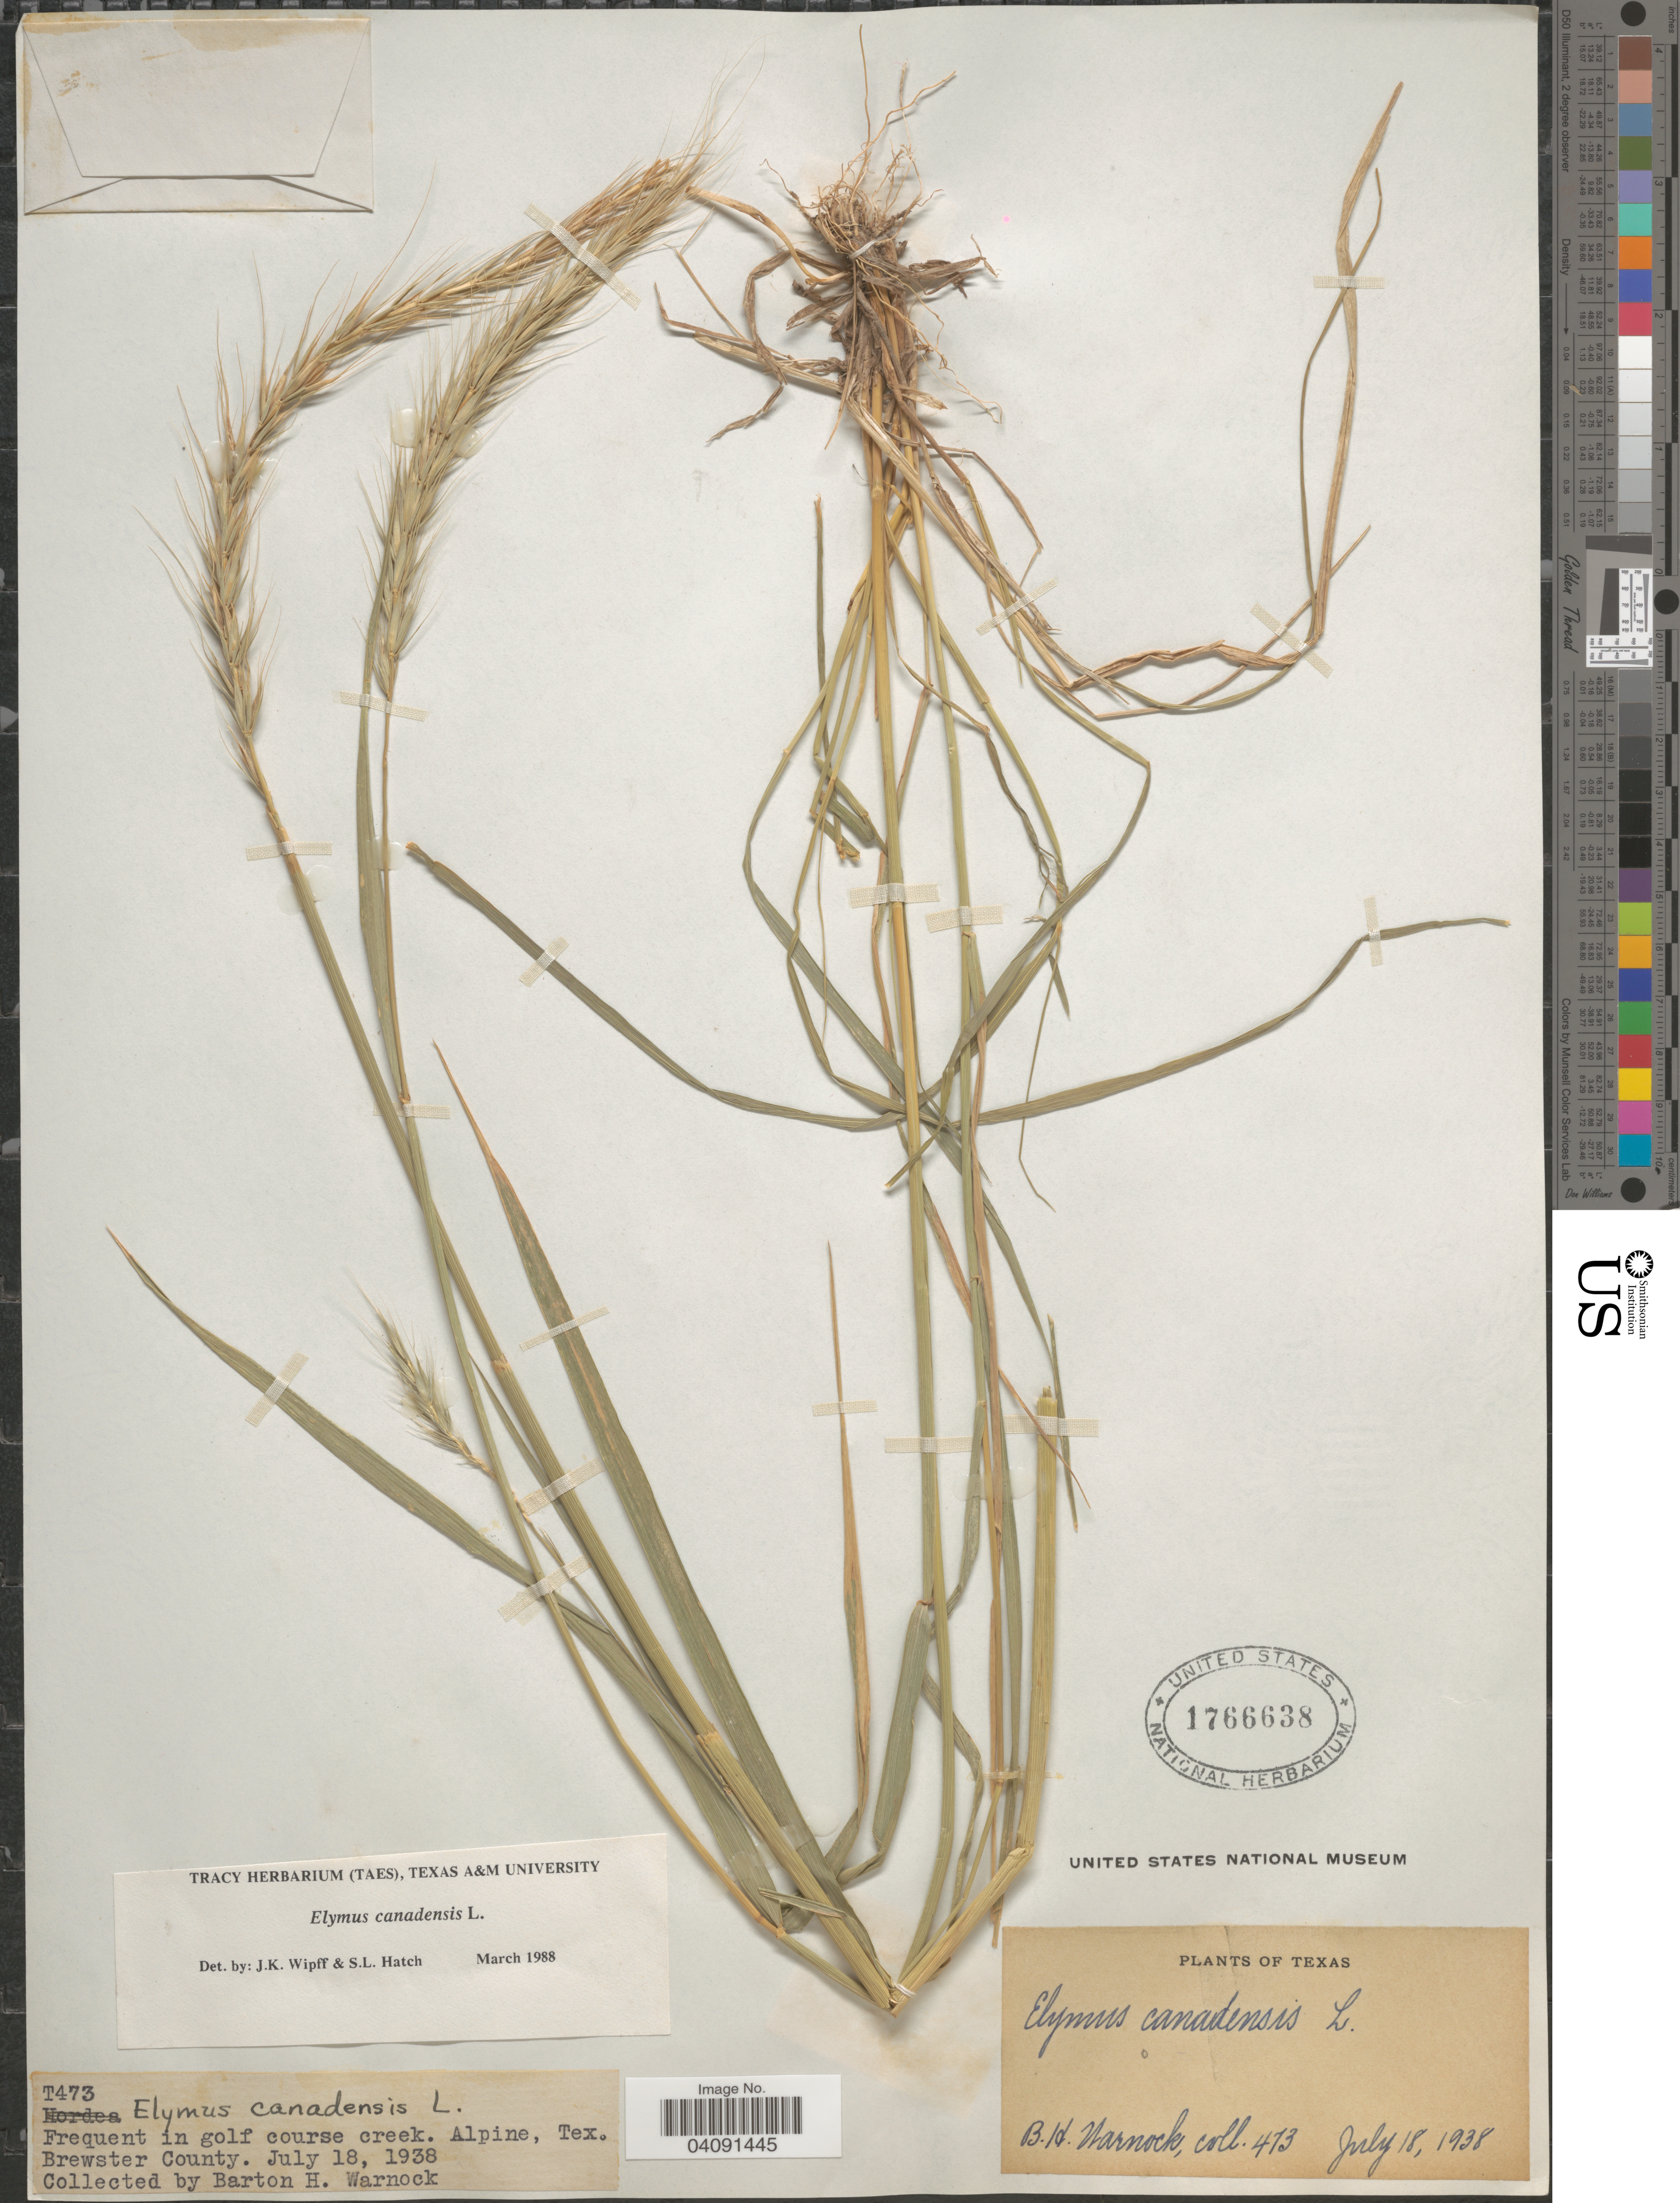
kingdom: Plantae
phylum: Tracheophyta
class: Liliopsida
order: Poales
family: Poaceae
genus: Elymus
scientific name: Elymus canadensis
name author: L.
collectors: B. H. Warnock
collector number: T473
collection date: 1938-07-18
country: United States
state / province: Texas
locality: Frequent in golf course creek. Alpine. Brewster County.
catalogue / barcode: US 1766638